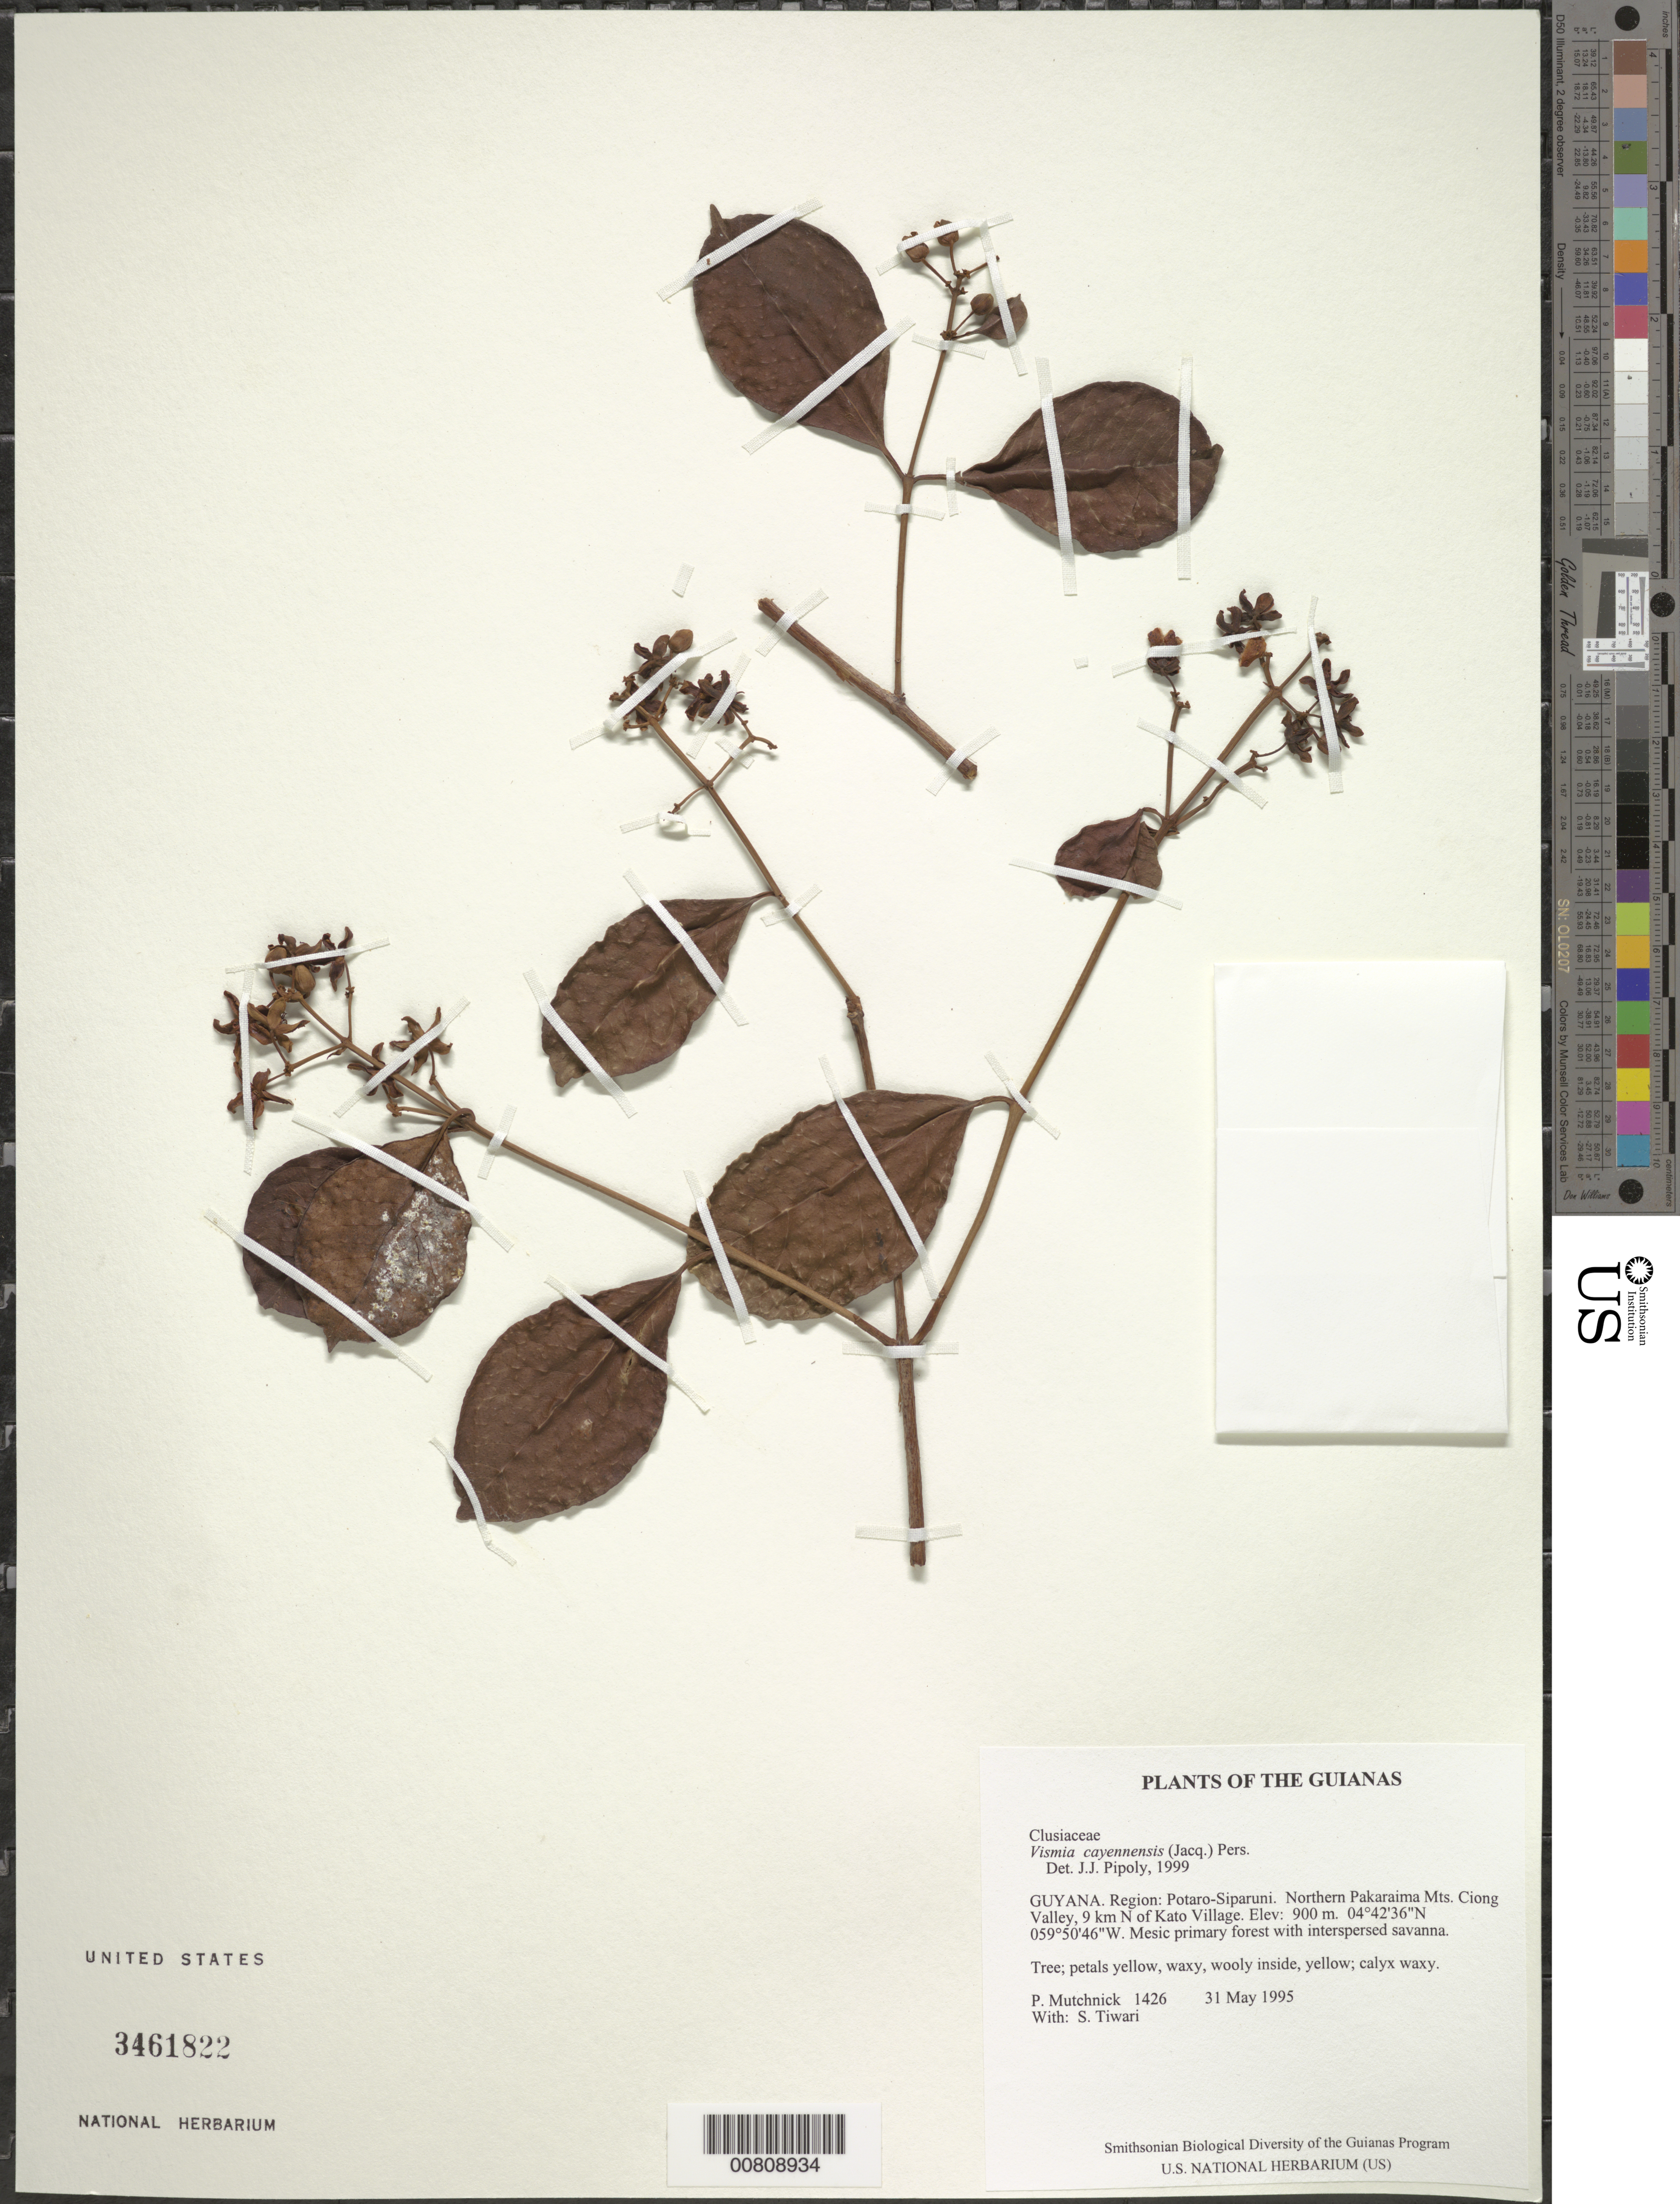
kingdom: Plantae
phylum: Tracheophyta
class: Magnoliopsida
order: Malpighiales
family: Hypericaceae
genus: Vismia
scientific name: Vismia cayennensis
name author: (Jacq.) Pers.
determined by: Pipoly, J. J., III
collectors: P. Mutchnick & S. Tiwari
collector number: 1426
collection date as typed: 31 May 1995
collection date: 1995-05-31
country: Guyana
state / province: Potaro-Siparuni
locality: Northern Pakaraima Mts. Ciong Valley, 9 km N of Kato Village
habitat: Mesic primary forest with interspersed savanna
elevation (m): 900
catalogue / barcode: US 3461822